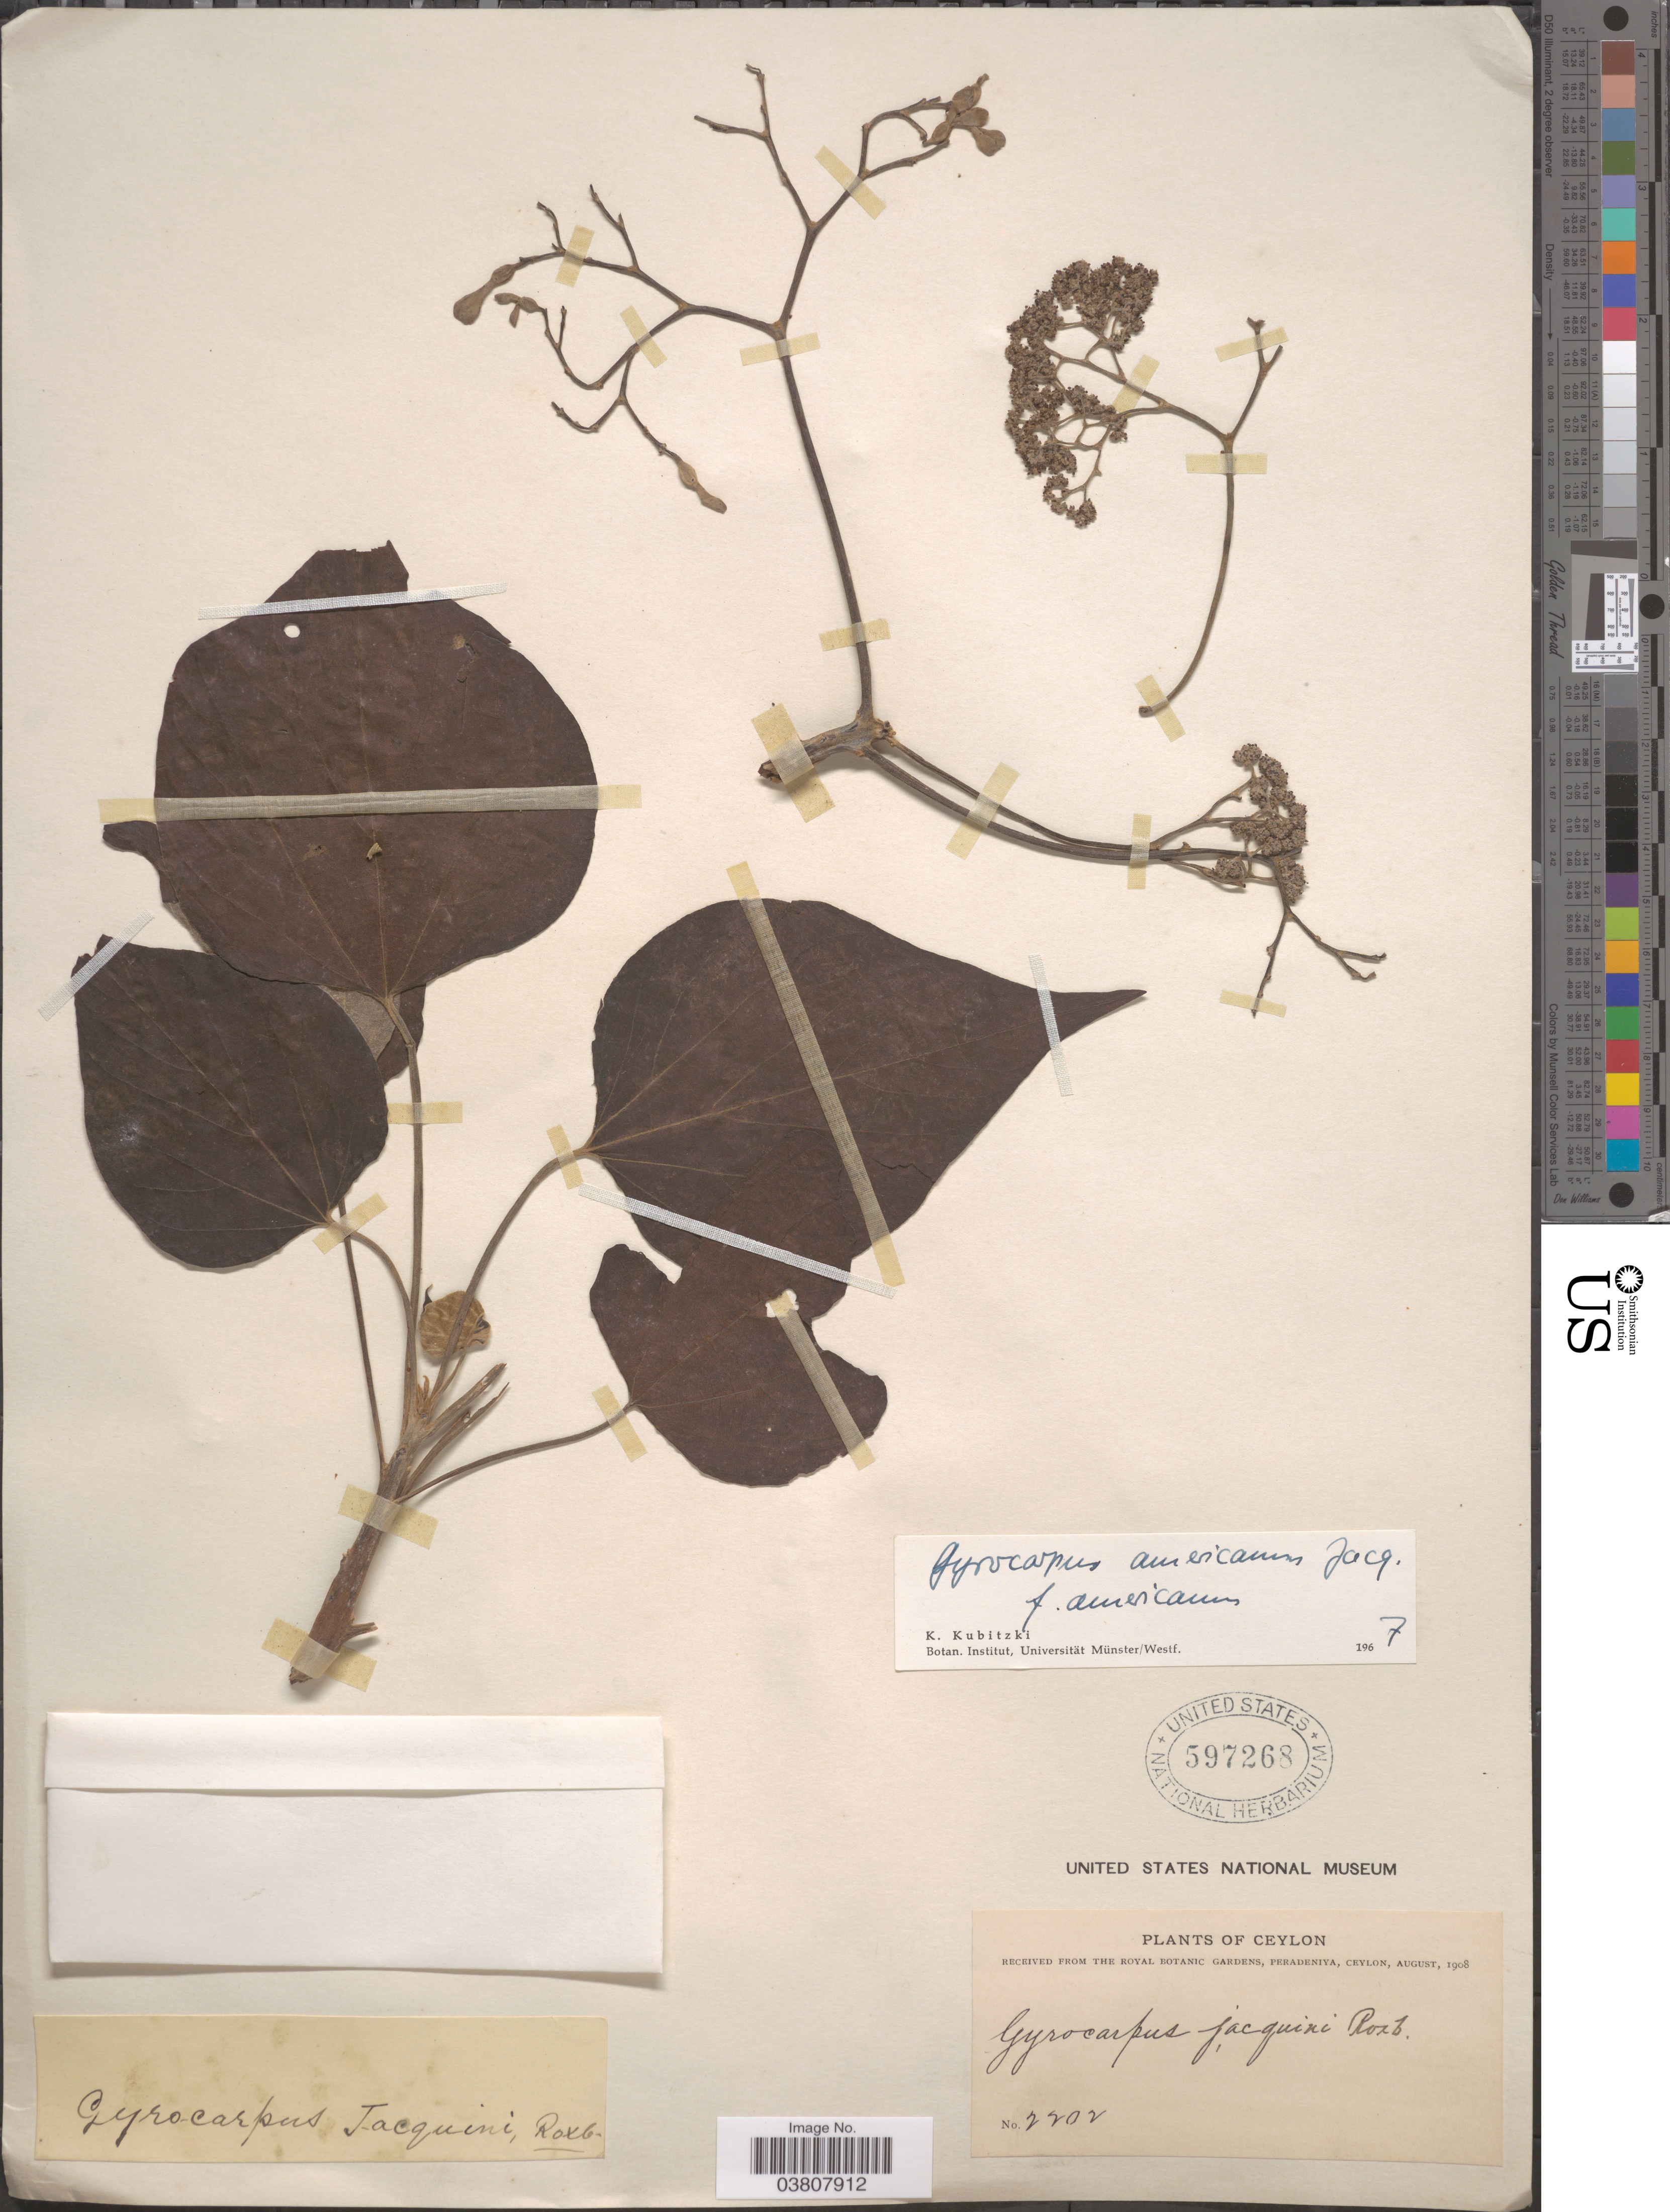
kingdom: Plantae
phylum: Tracheophyta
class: Magnoliopsida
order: Laurales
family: Hernandiaceae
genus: Gyrocarpus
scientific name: Gyrocarpus americanus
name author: Jacq.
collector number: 2202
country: Sri Lanka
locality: Ceylon.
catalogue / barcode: US 597268